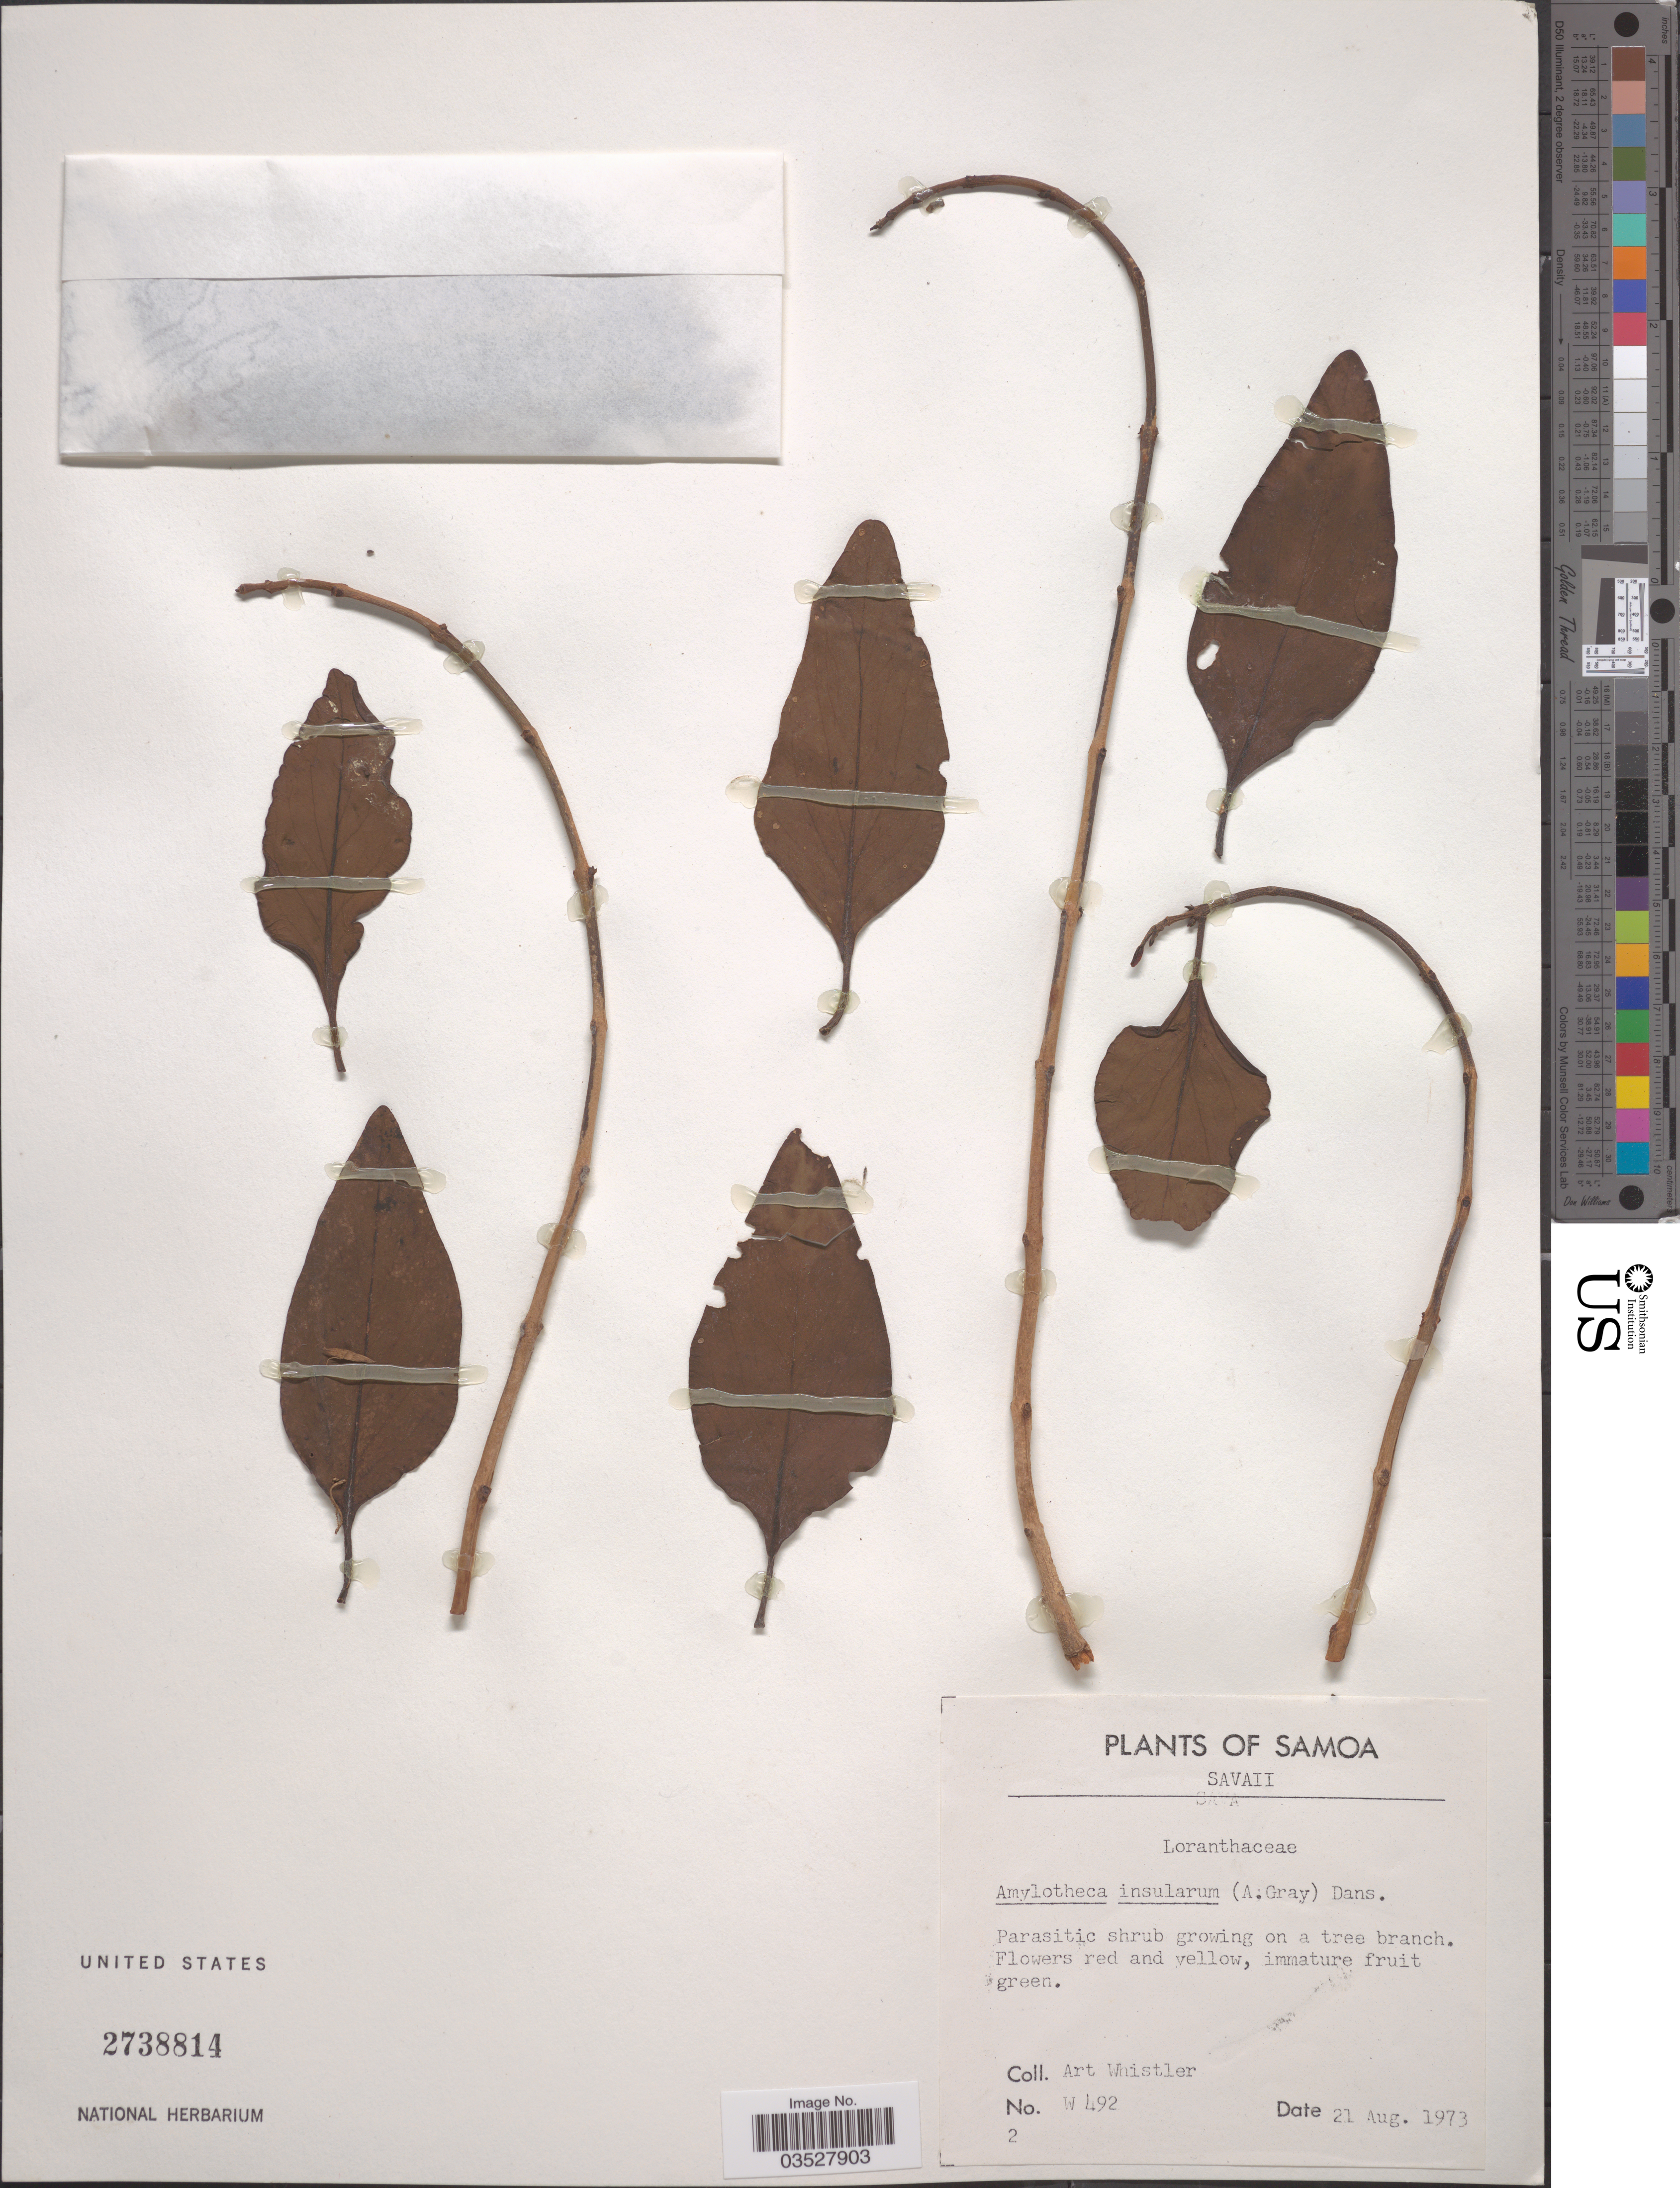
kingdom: Plantae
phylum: Tracheophyta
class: Magnoliopsida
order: Santalales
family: Loranthaceae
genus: Amylotheca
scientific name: Amylotheca insularum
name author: (A. Gray) Danser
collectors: A. Whistler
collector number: W492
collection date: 1973-08-21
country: Samoa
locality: Samoa. Savaii.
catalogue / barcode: US 2738814